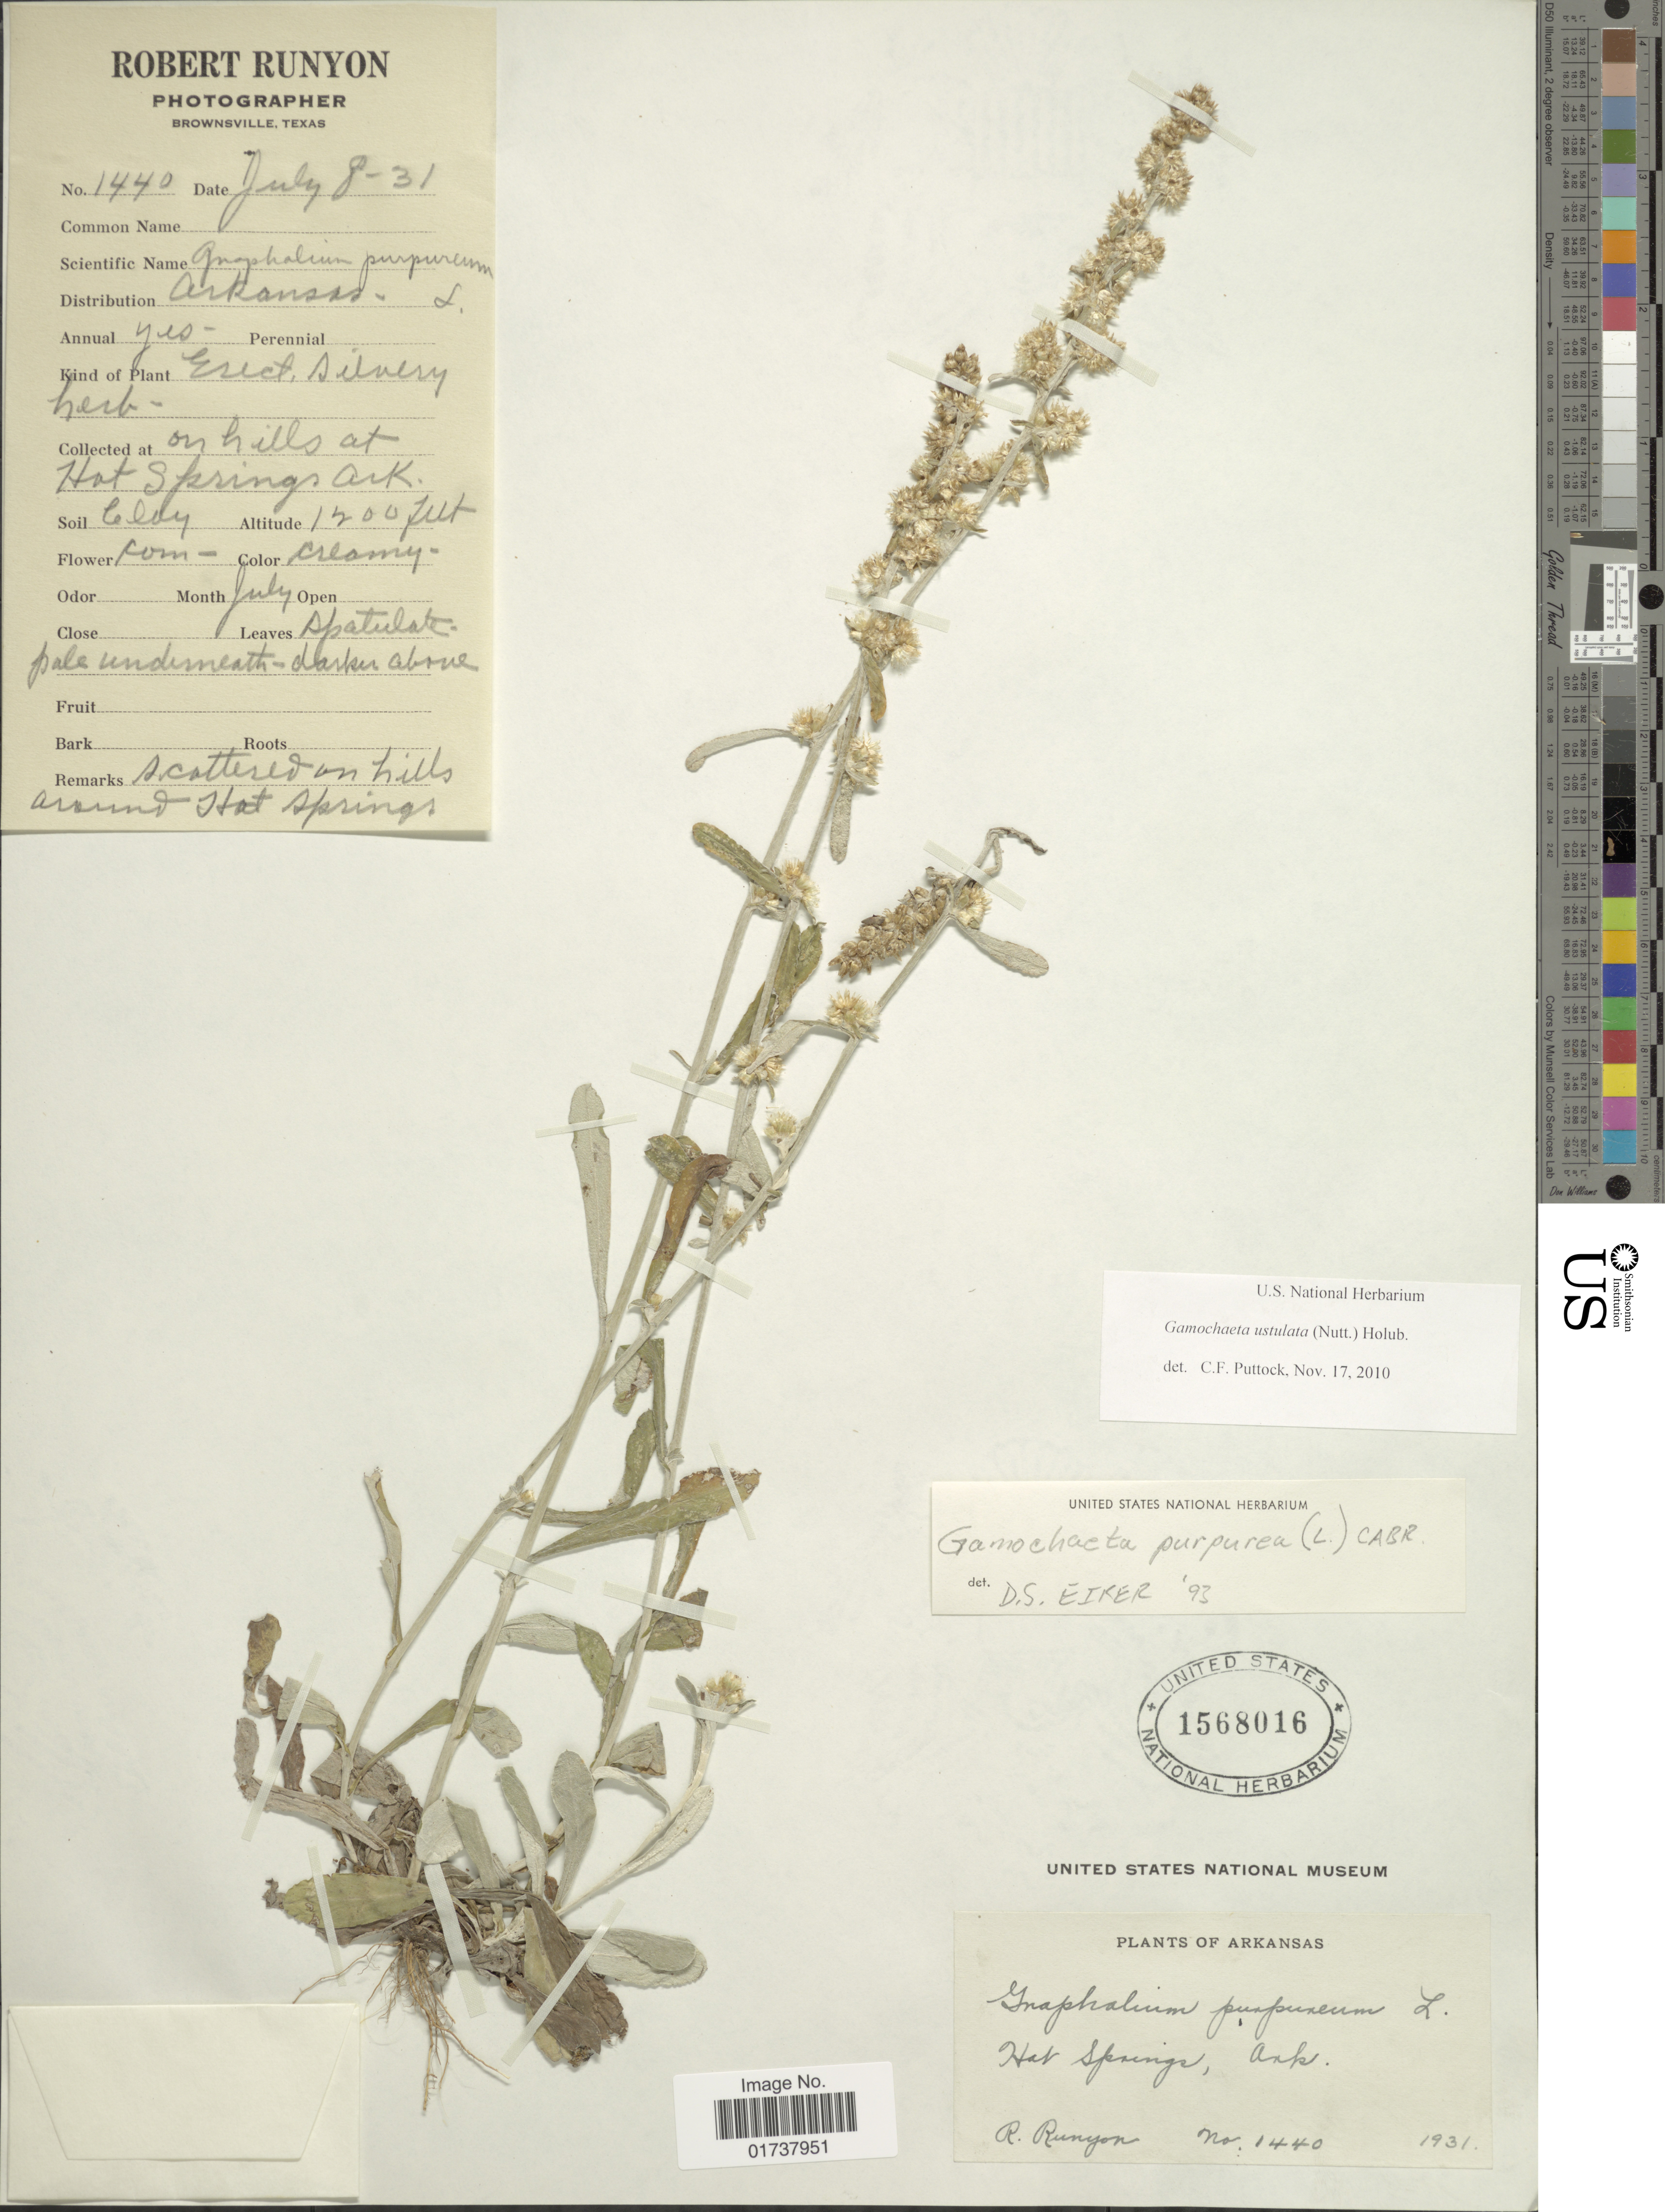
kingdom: Plantae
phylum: Tracheophyta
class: Magnoliopsida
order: Asterales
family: Asteraceae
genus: Gamochaeta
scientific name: Gamochaeta purpurea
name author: (L.) Cabrera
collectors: R. Runyon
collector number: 1440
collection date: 1931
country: United States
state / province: Arkansas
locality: On Hills at Hot Springs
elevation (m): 366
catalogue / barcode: US 1568016